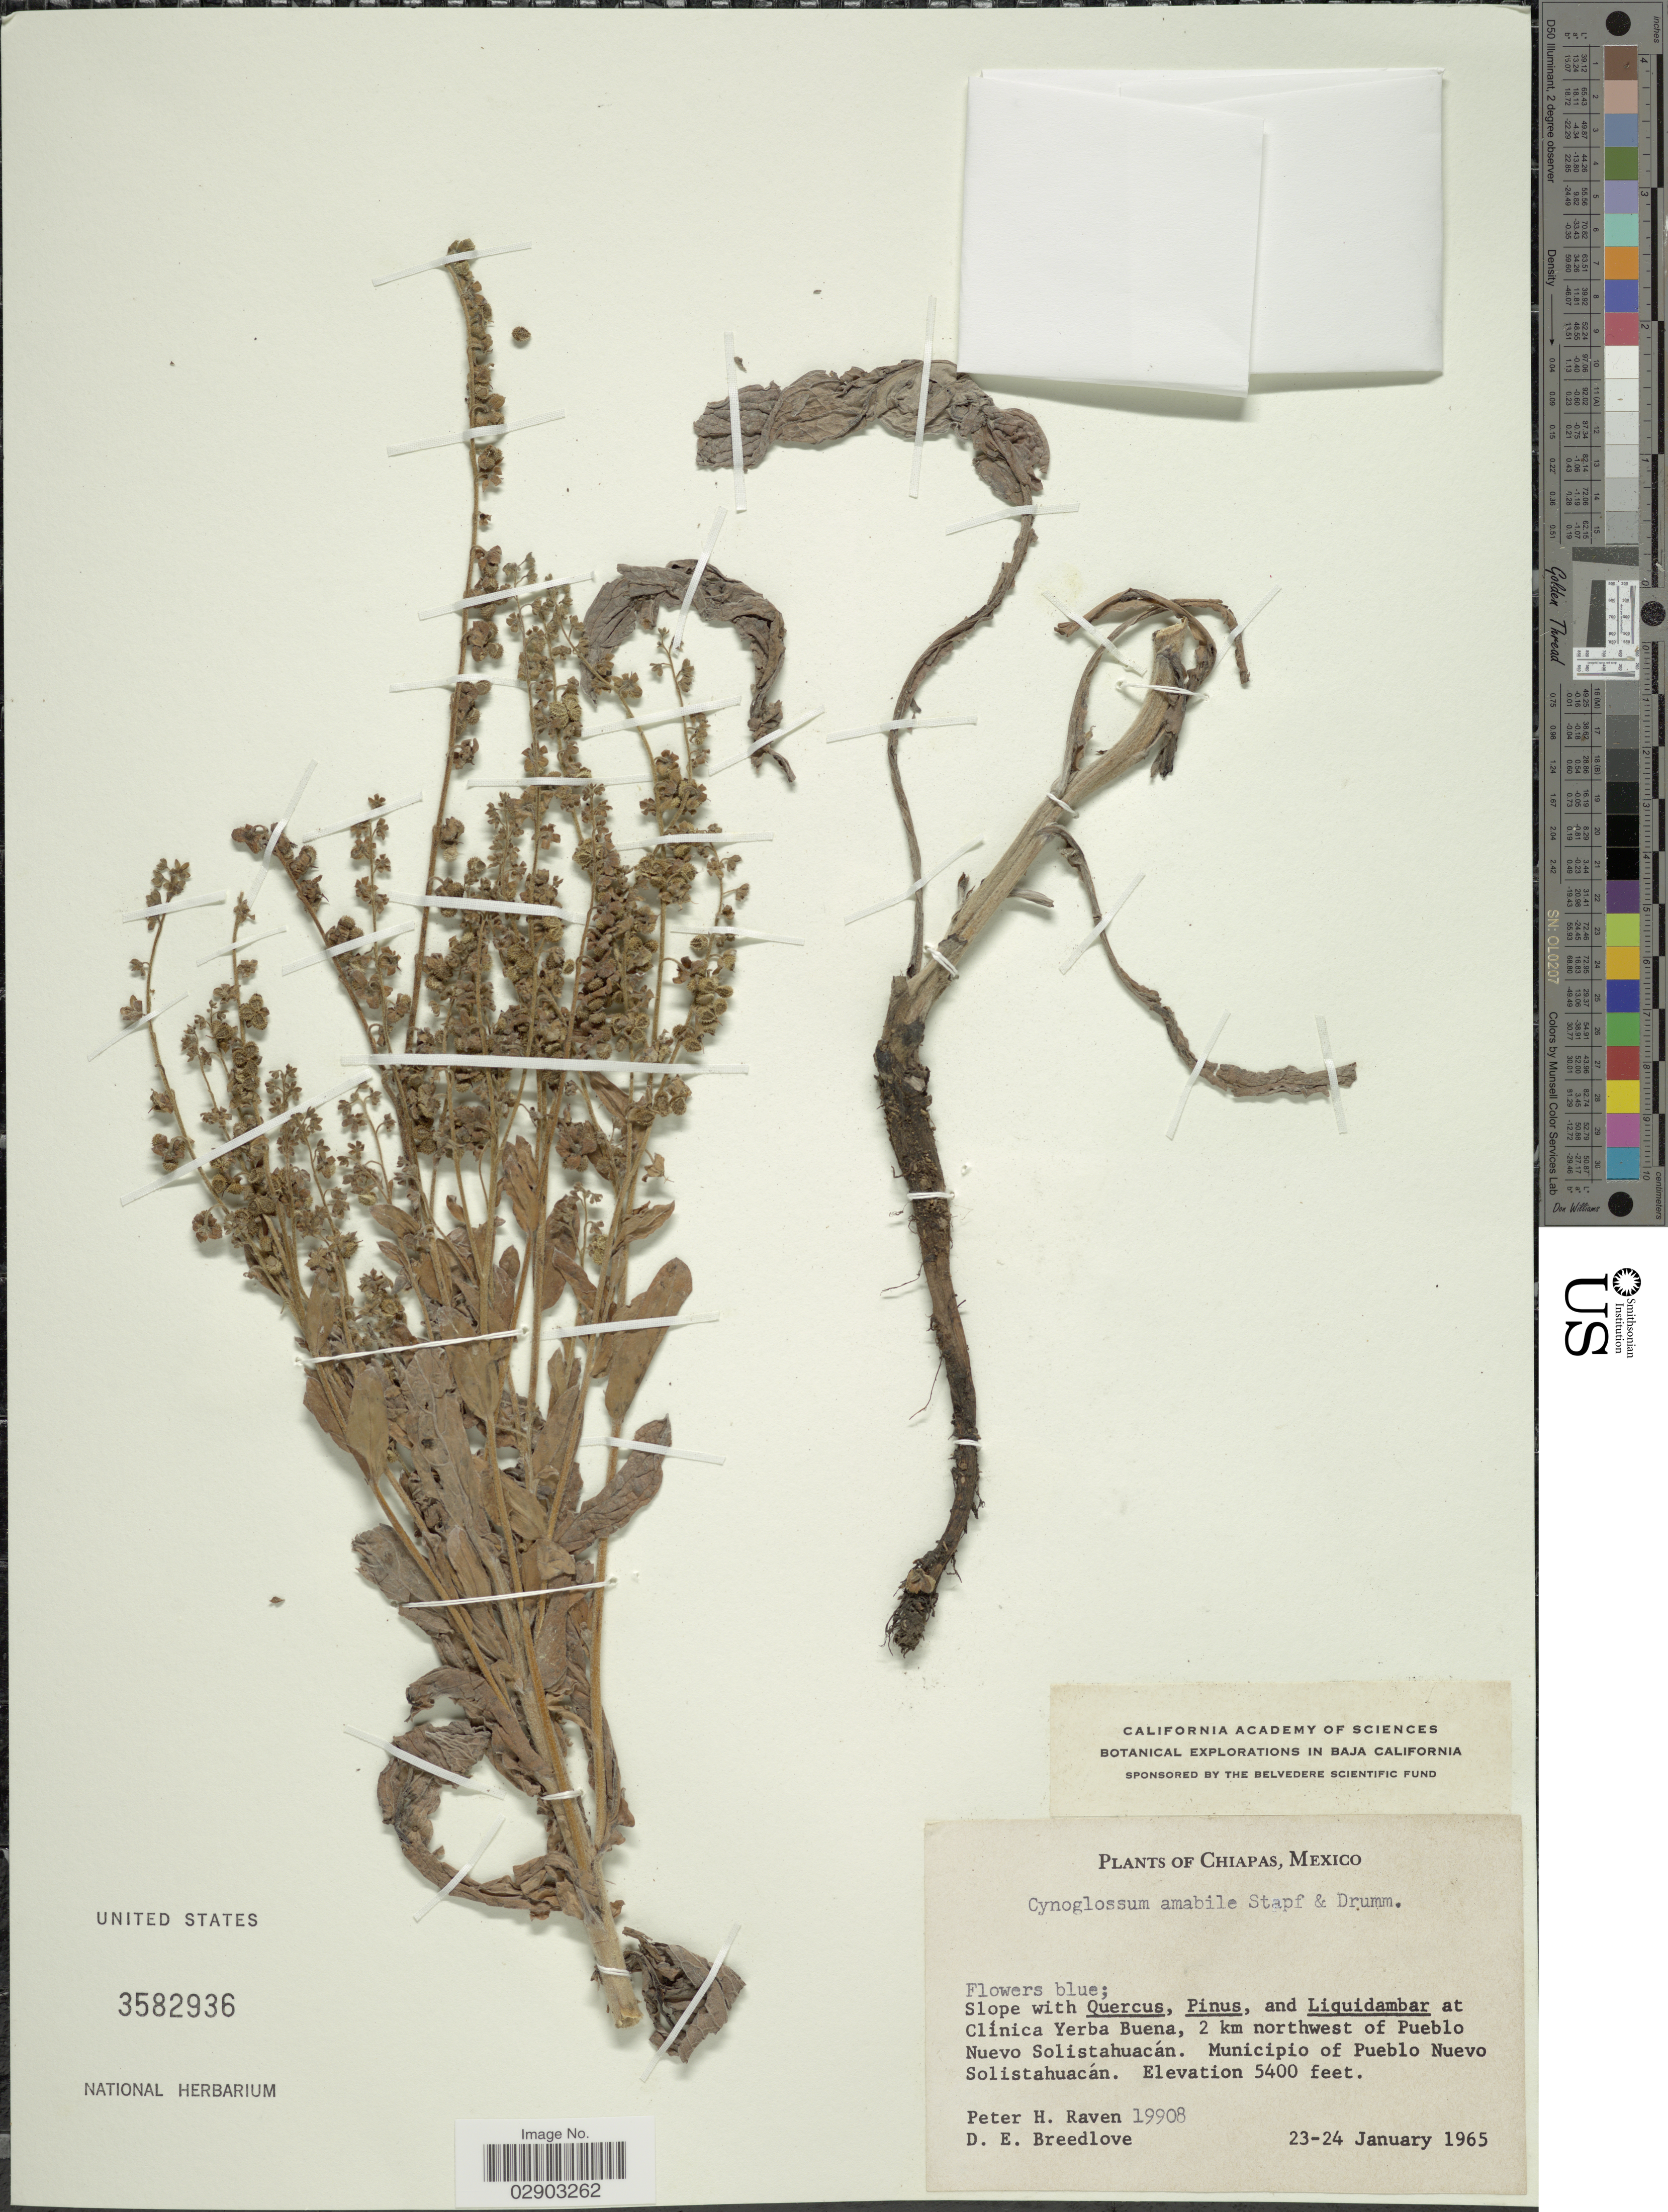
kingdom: Plantae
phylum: Tracheophyta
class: Magnoliopsida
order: Boraginales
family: Boraginaceae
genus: Cynoglossum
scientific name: Cynoglossum amabile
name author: Stapf & J.R. Drumm.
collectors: P. Raven & D. E. Breedlove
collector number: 19908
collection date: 1965-01-23/1965-01-24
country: Mexico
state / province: Chiapas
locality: At Clínica Yerba Buena, 2 km northwest of Pueblo Nuevo Solistahuacán. Municipio of Pueblo Nuevo Solistahuacán.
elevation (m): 1646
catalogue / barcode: US 3582936